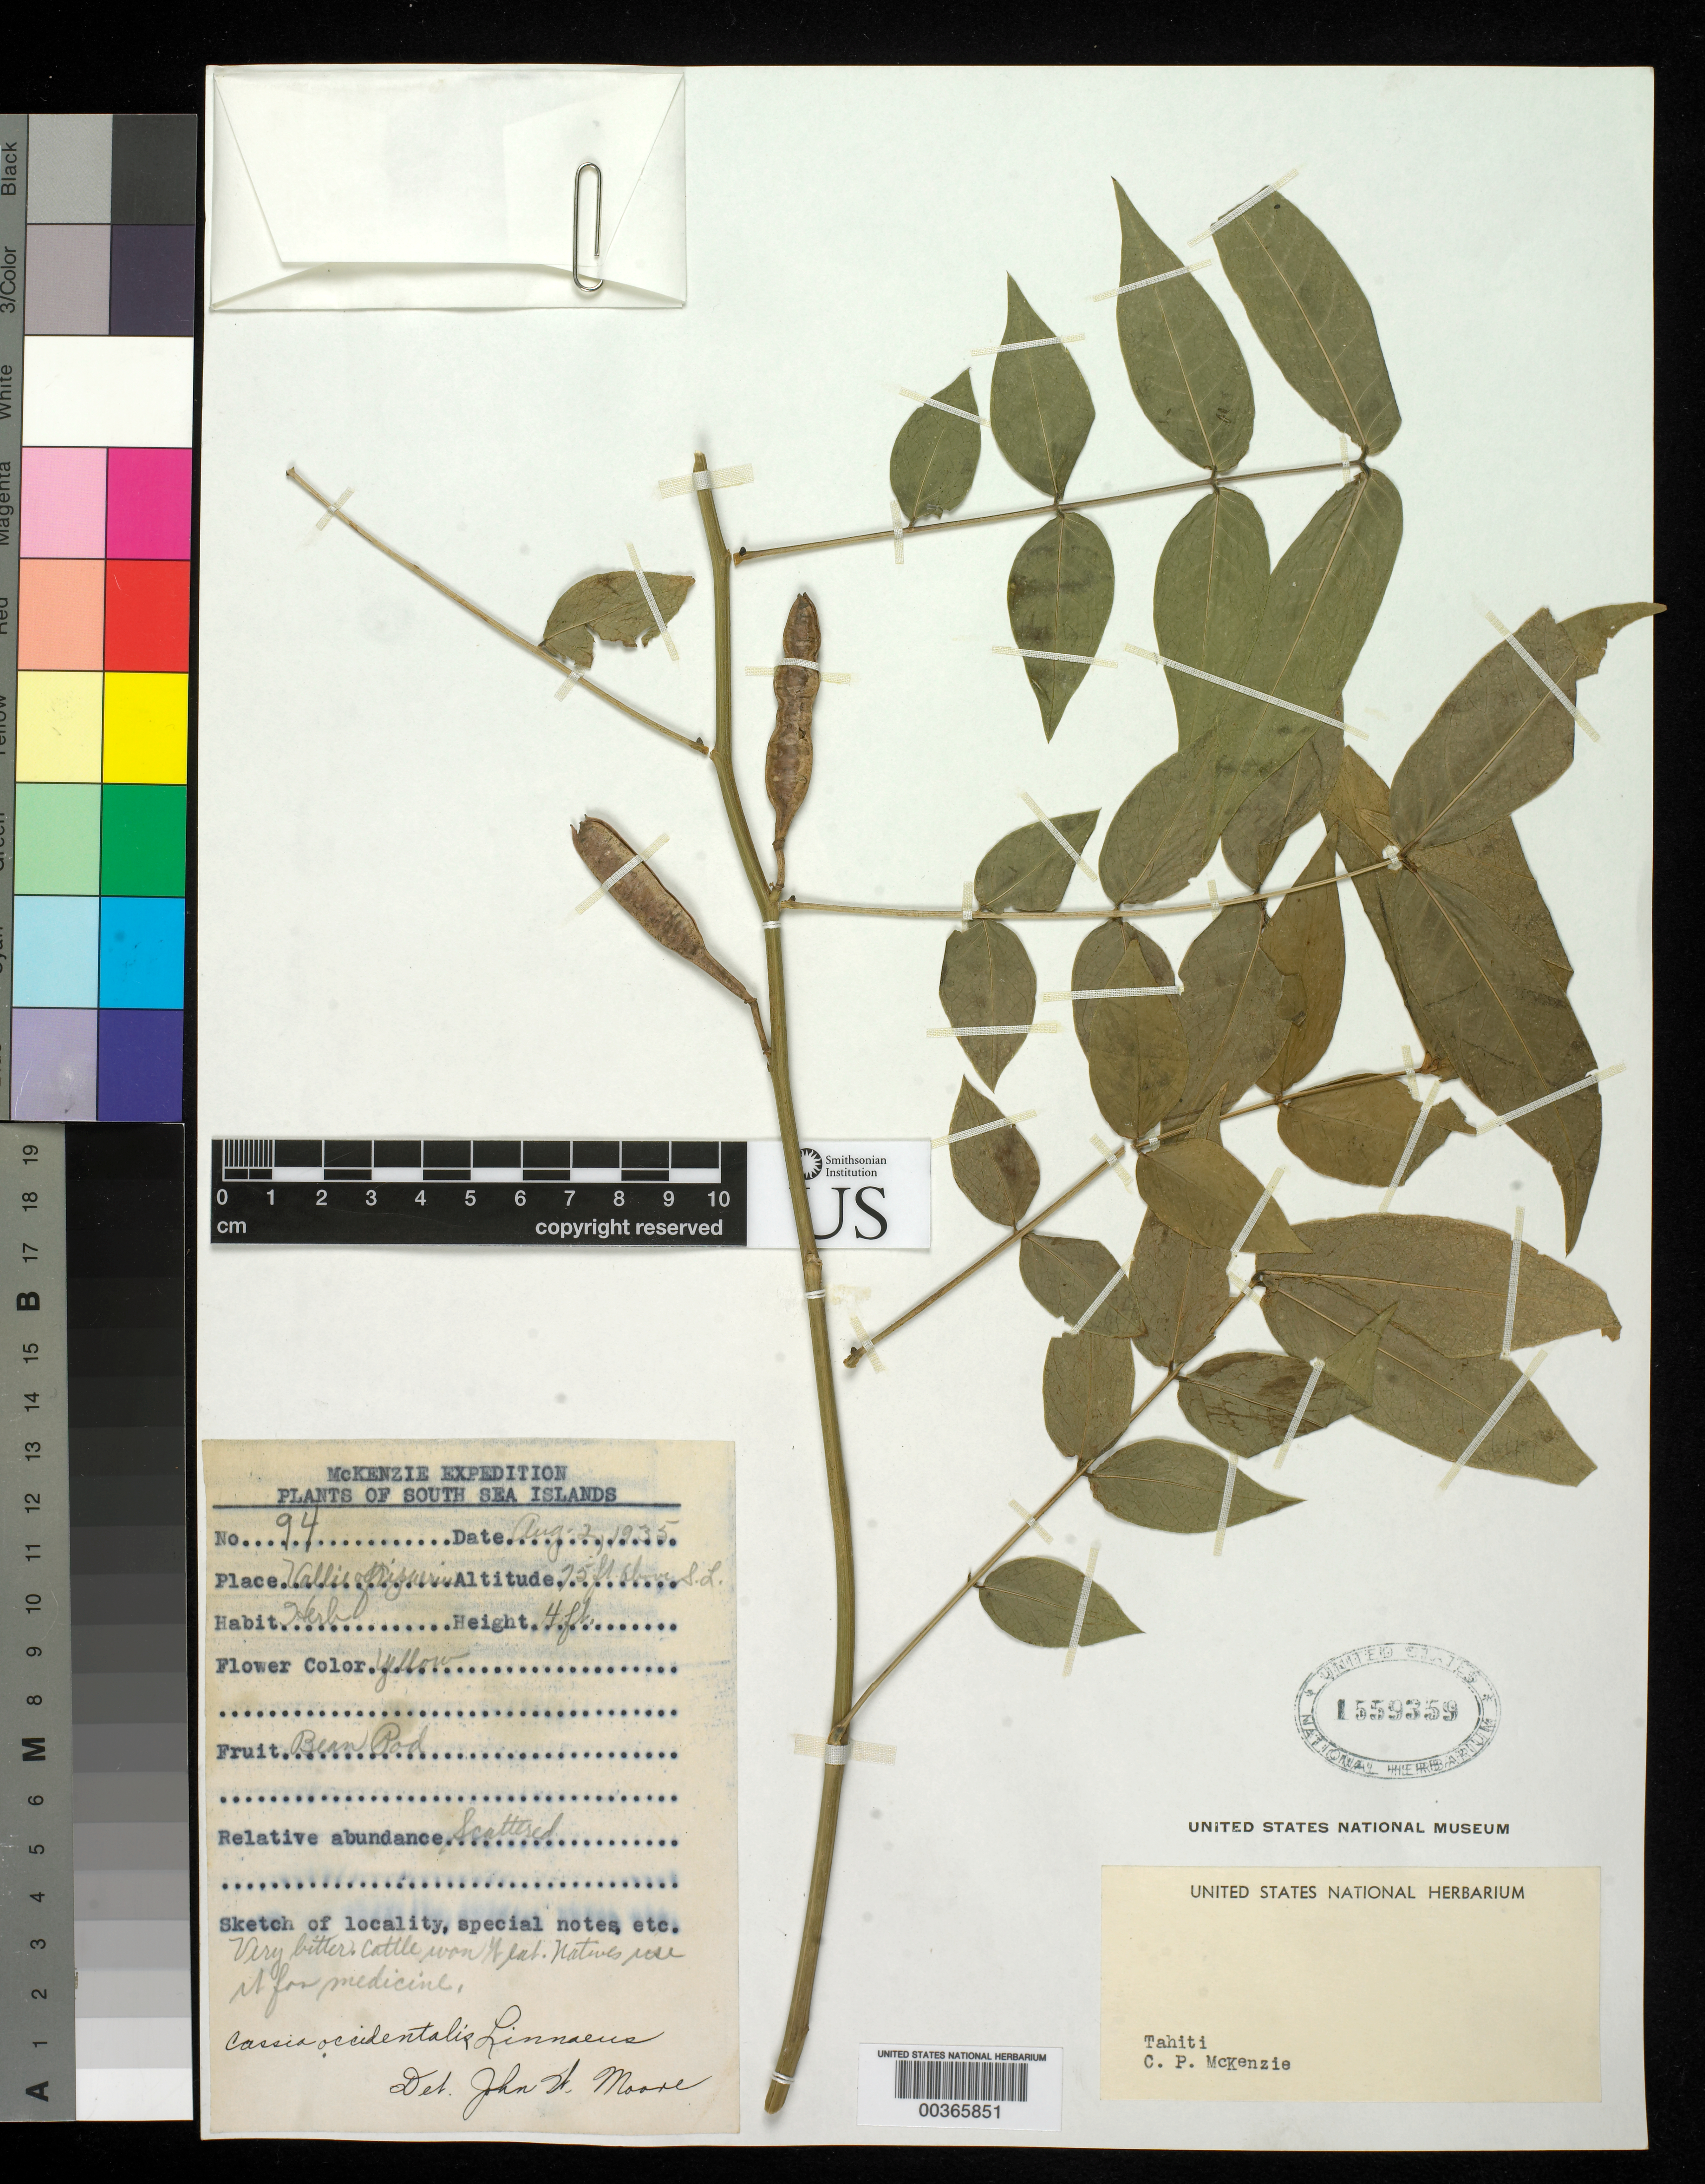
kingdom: Plantae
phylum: Tracheophyta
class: Magnoliopsida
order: Fabales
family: Fabaceae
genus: Senna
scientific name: Senna occidentalis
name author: (L.) Link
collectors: C. Mckenzie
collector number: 94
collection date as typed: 02 Aug 1935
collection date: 1935-08-02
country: French Polynesia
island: Tahiti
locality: Vallie of tipuri [Society Is.]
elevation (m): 75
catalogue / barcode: US 1559359